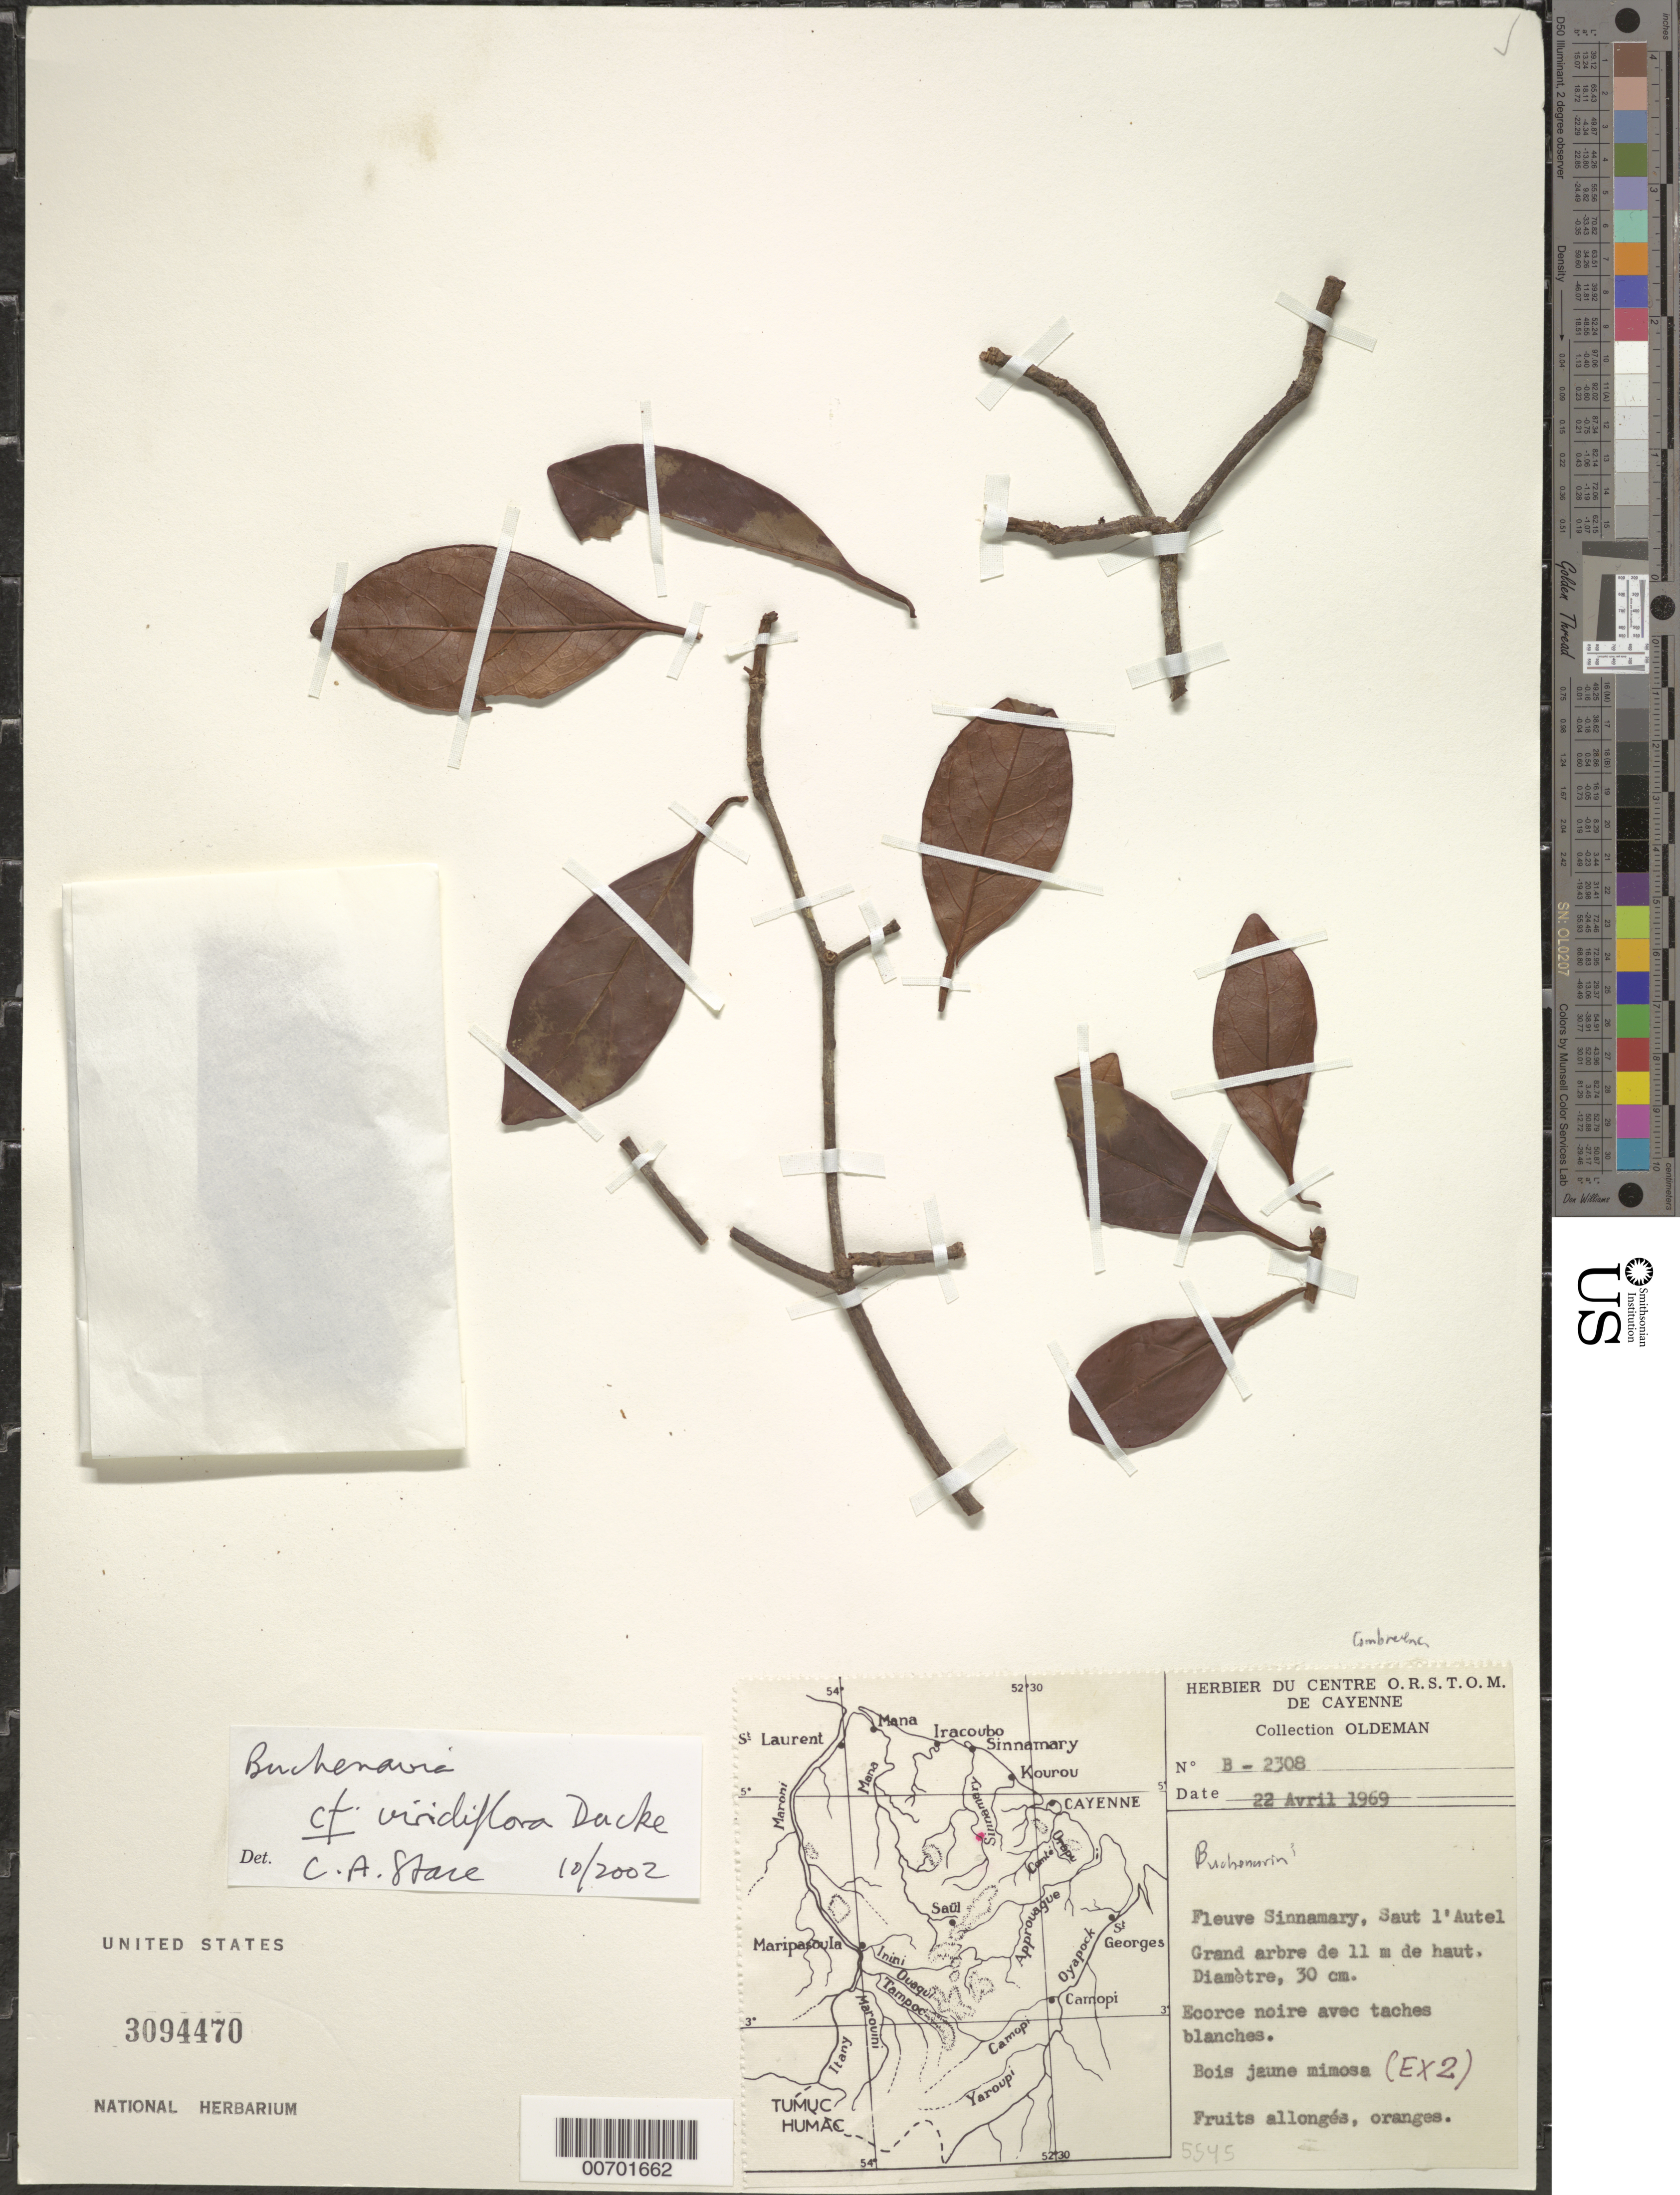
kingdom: Plantae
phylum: Tracheophyta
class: Magnoliopsida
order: Myrtales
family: Combretaceae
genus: Terminalia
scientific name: Terminalia viridiflora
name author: (Ducke) Gere & Boatwr.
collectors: R. Oldeman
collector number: B 2308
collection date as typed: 22-Apr-69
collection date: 1969-04-22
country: French Guiana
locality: Fleuve Sinnamary, Saut l'Autel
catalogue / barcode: US 3094470